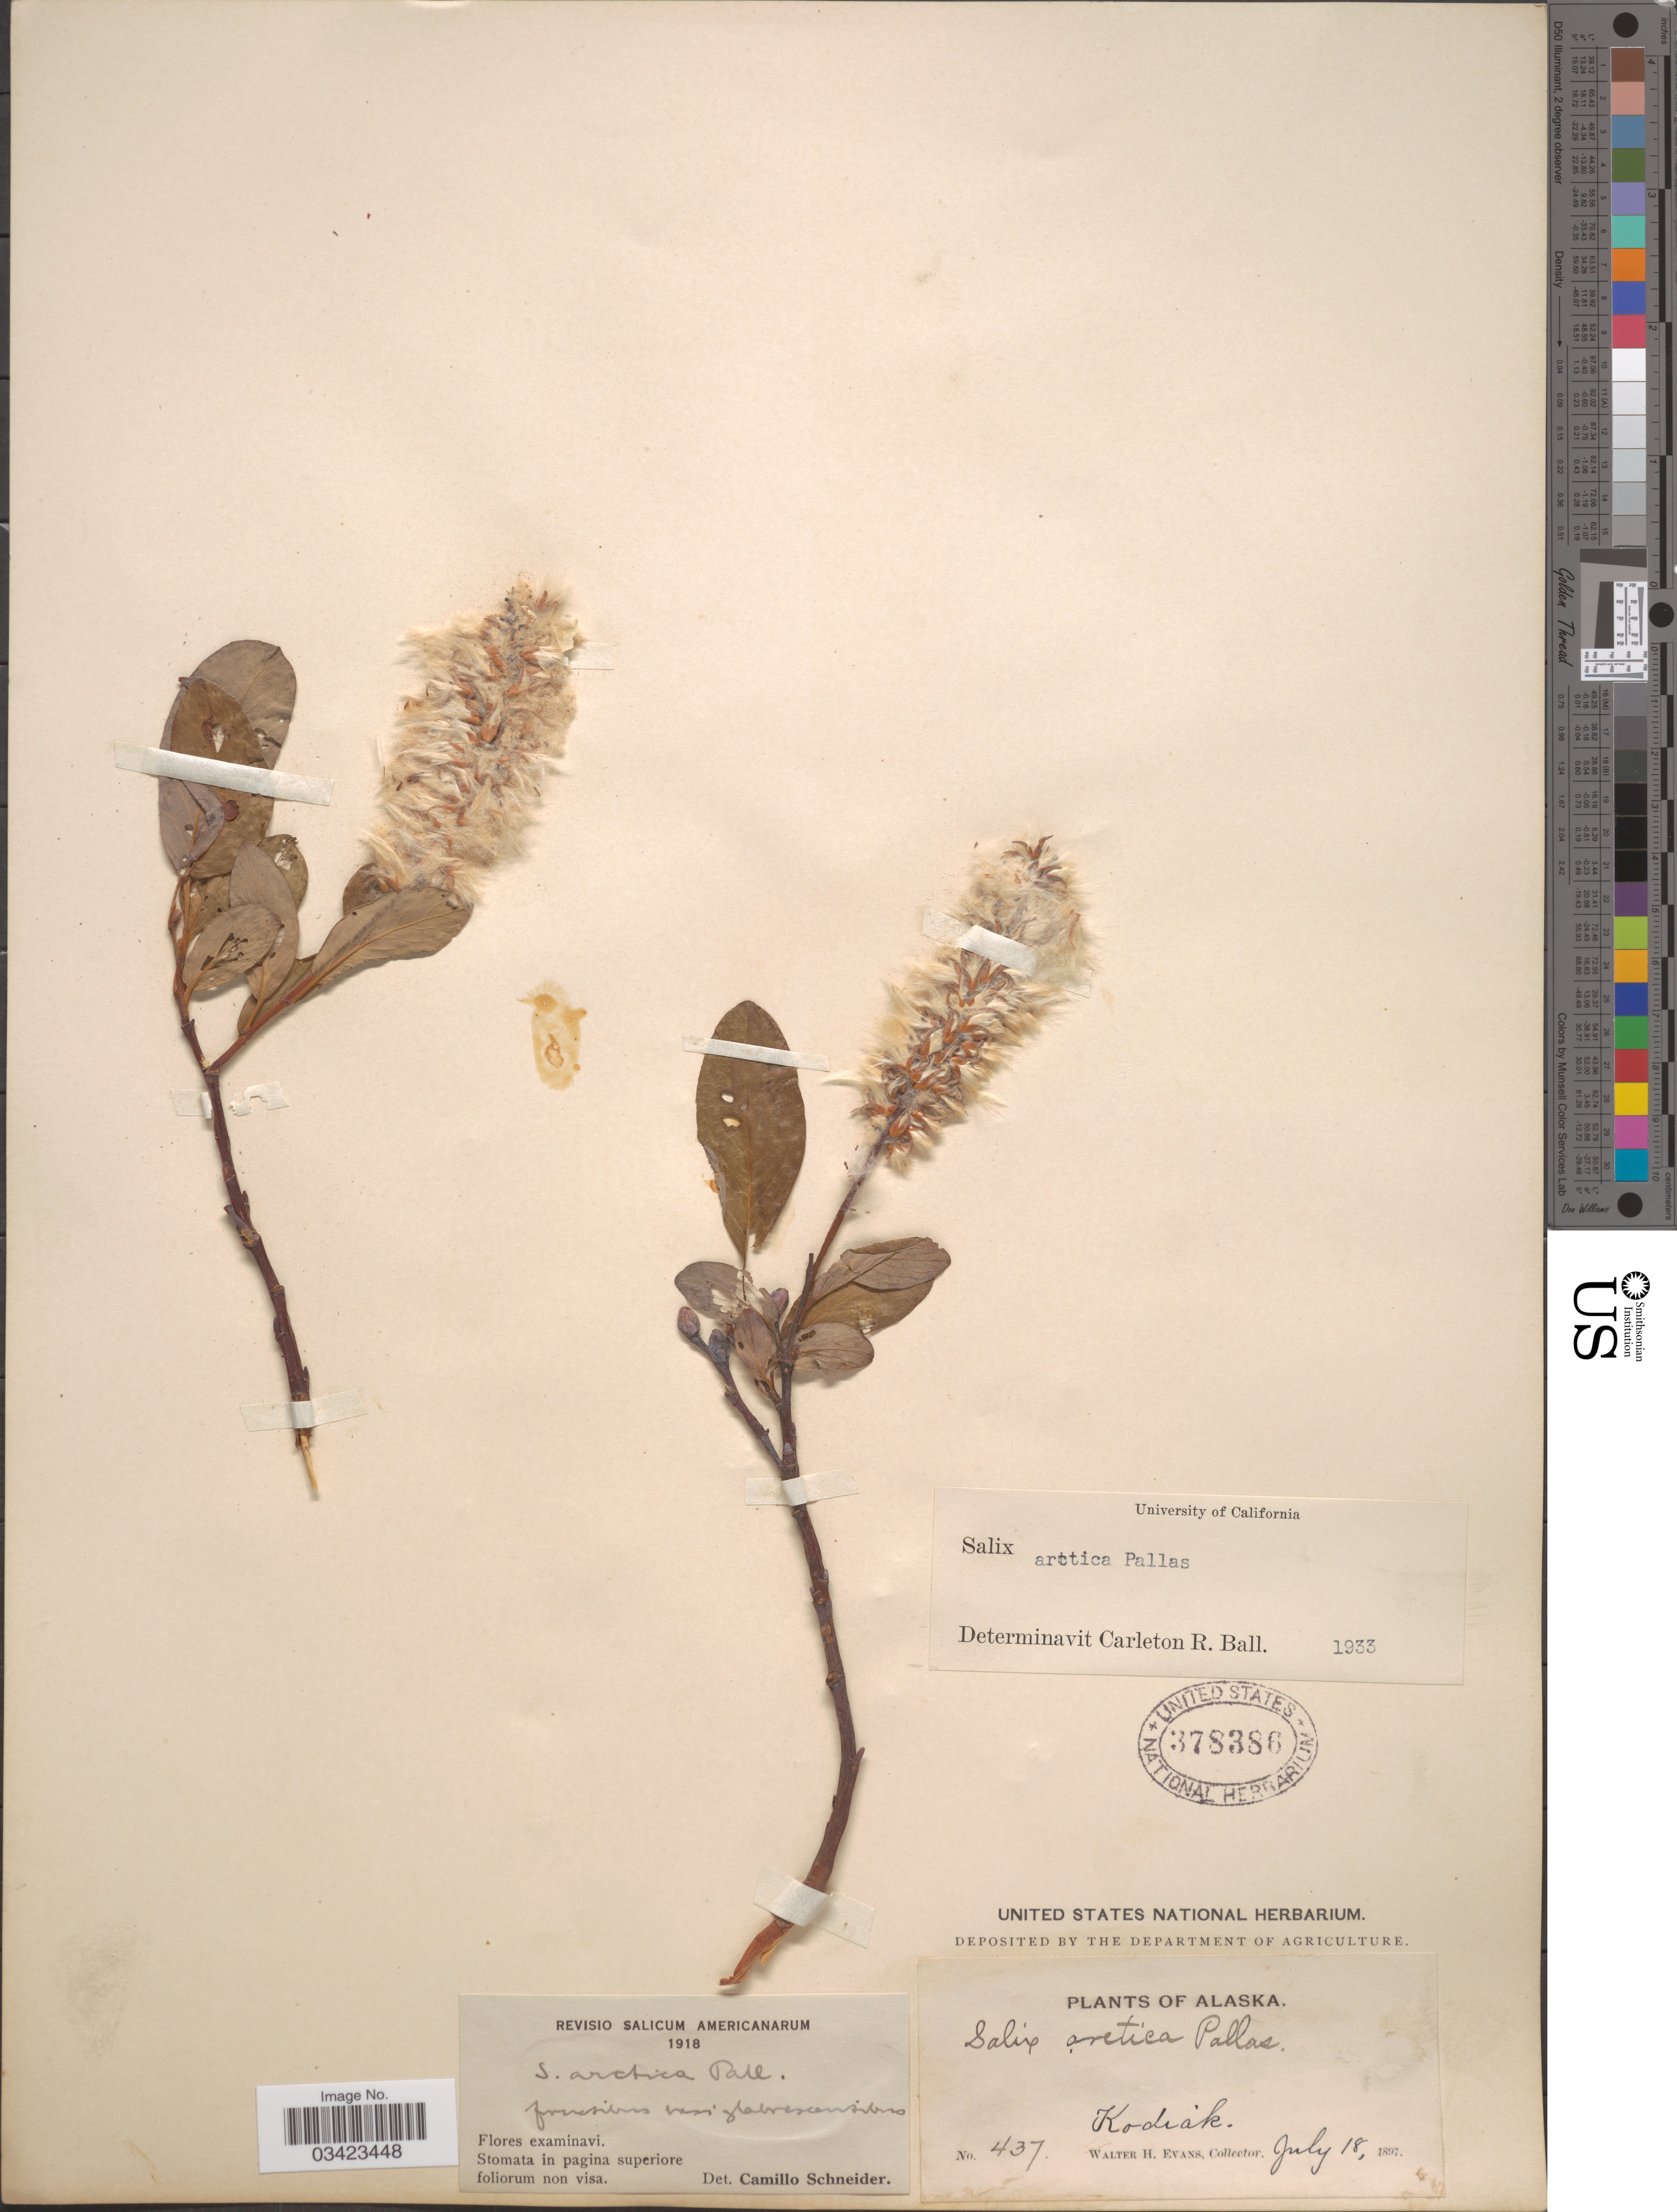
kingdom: Plantae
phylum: Tracheophyta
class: Magnoliopsida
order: Malpighiales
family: Salicaceae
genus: Salix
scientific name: Salix arctica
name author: Pall.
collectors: W. H. Evans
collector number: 437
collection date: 1897-07-18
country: United States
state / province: Alaska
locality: Kodiak.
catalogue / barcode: US 378386